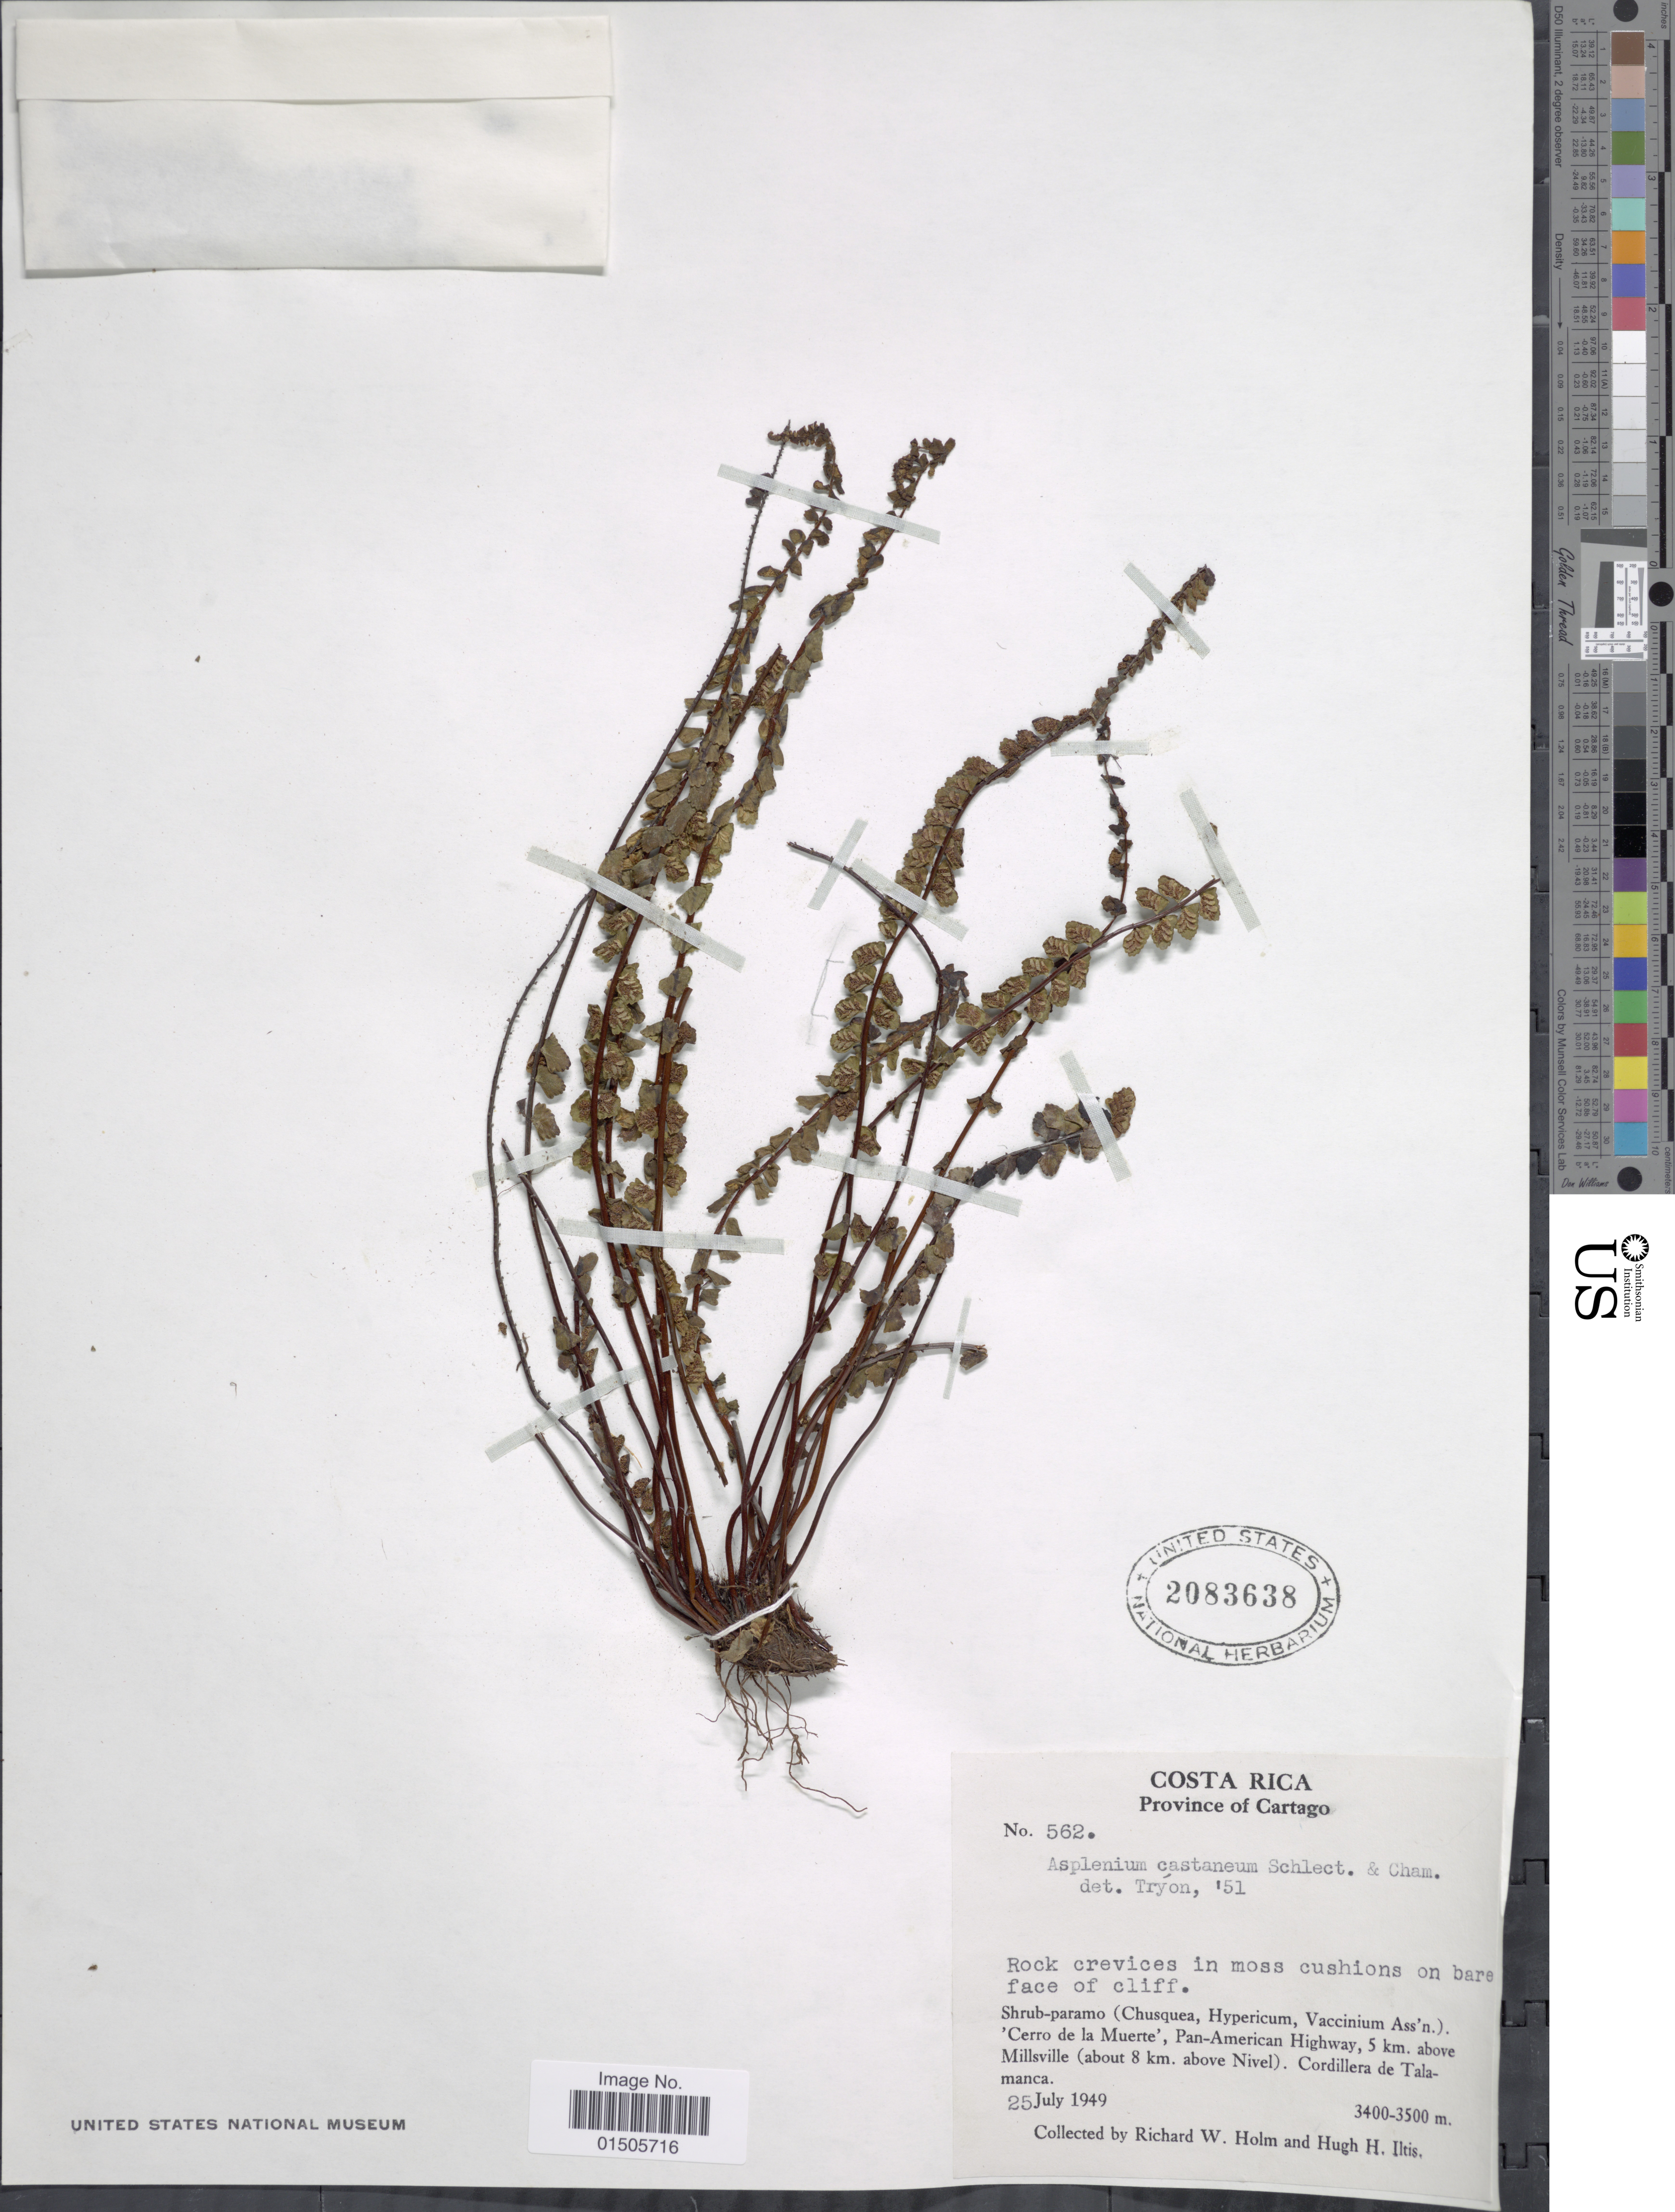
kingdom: Plantae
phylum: Tracheophyta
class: Polypodiopsida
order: Polypodiales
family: Aspleniaceae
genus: Asplenium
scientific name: Asplenium castaneum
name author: Schltdl. & Cham.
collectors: R. W. Holm & H. H. Iltis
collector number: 562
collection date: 1949-07-25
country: Costa Rica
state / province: Cartago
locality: Shrub-paramo (Chusque, Hypericum, Vaccinium Ass'n) Cerro de la Muerte, Pan-American Highway, 5 km. above Millsville (about 8 km. above Nivel). Cordillera de Talamanca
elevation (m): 3400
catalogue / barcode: US 2083638